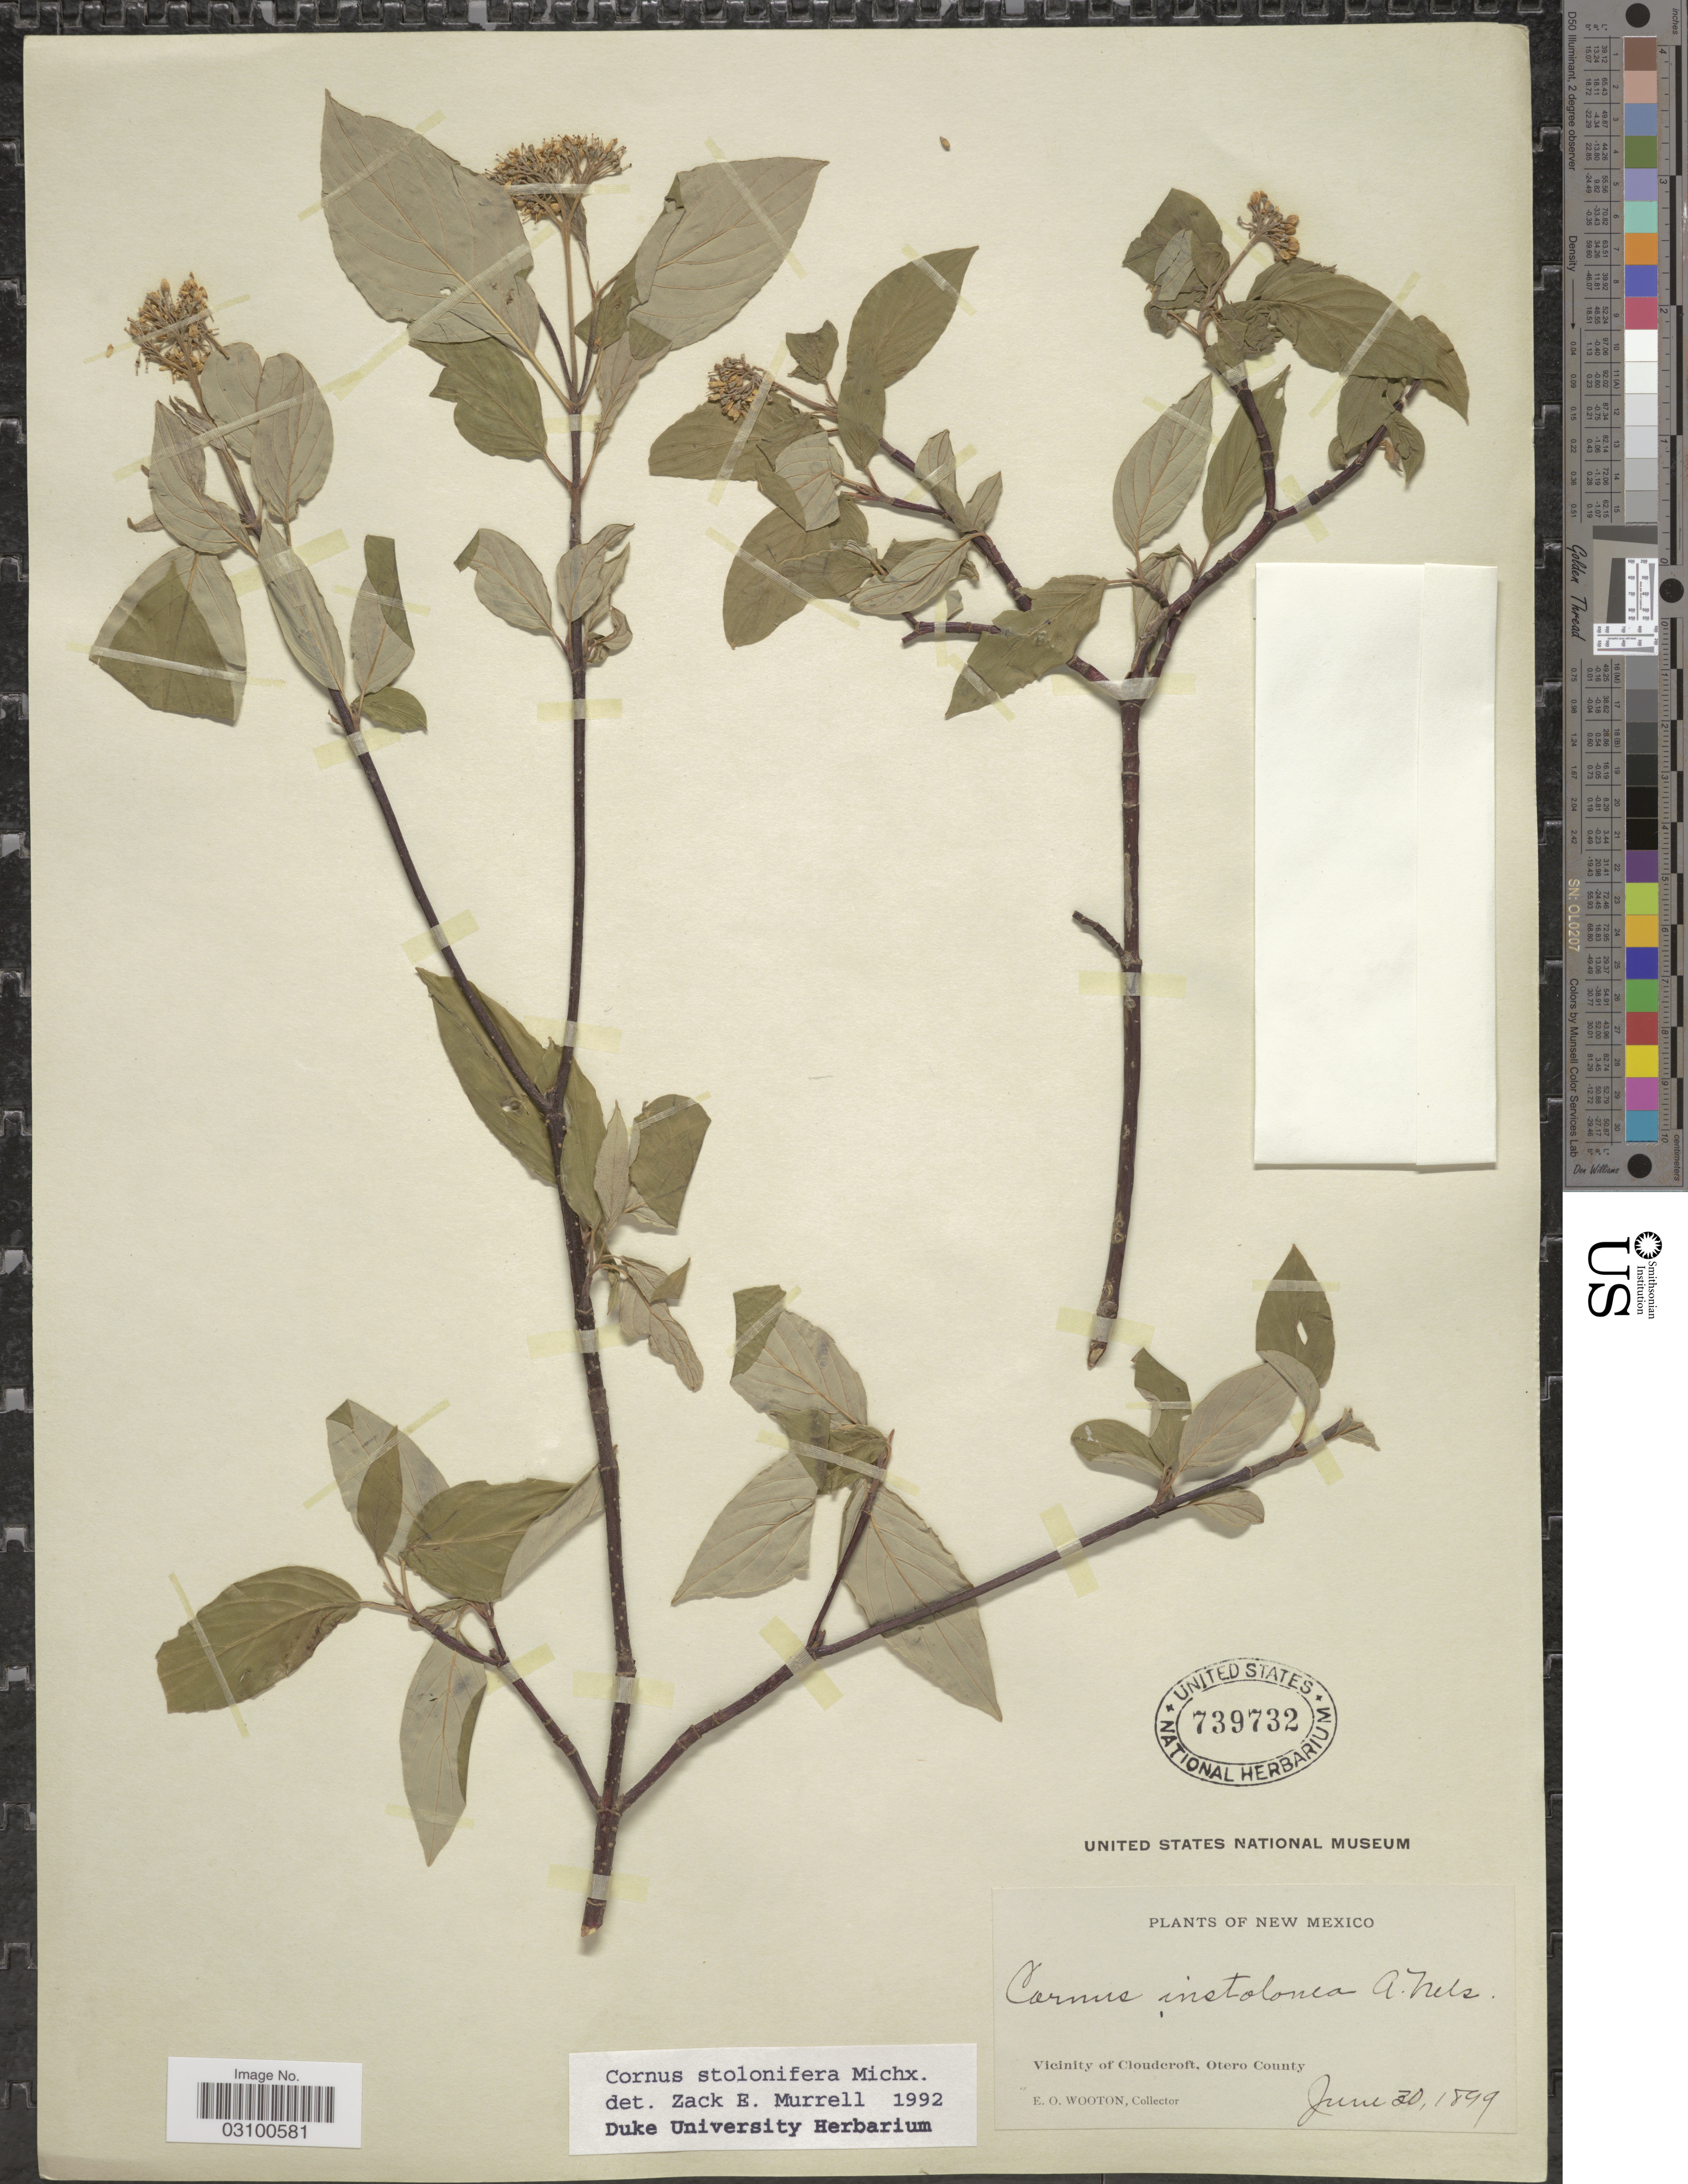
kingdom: Plantae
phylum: Tracheophyta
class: Magnoliopsida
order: Cornales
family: Cornaceae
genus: Cornus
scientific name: Cornus sericea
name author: L.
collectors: E. O. Wooton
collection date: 1899-06-30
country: United States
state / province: New Mexico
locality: Vicinity of Cloudcroft, Otero County.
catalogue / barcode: US 739732